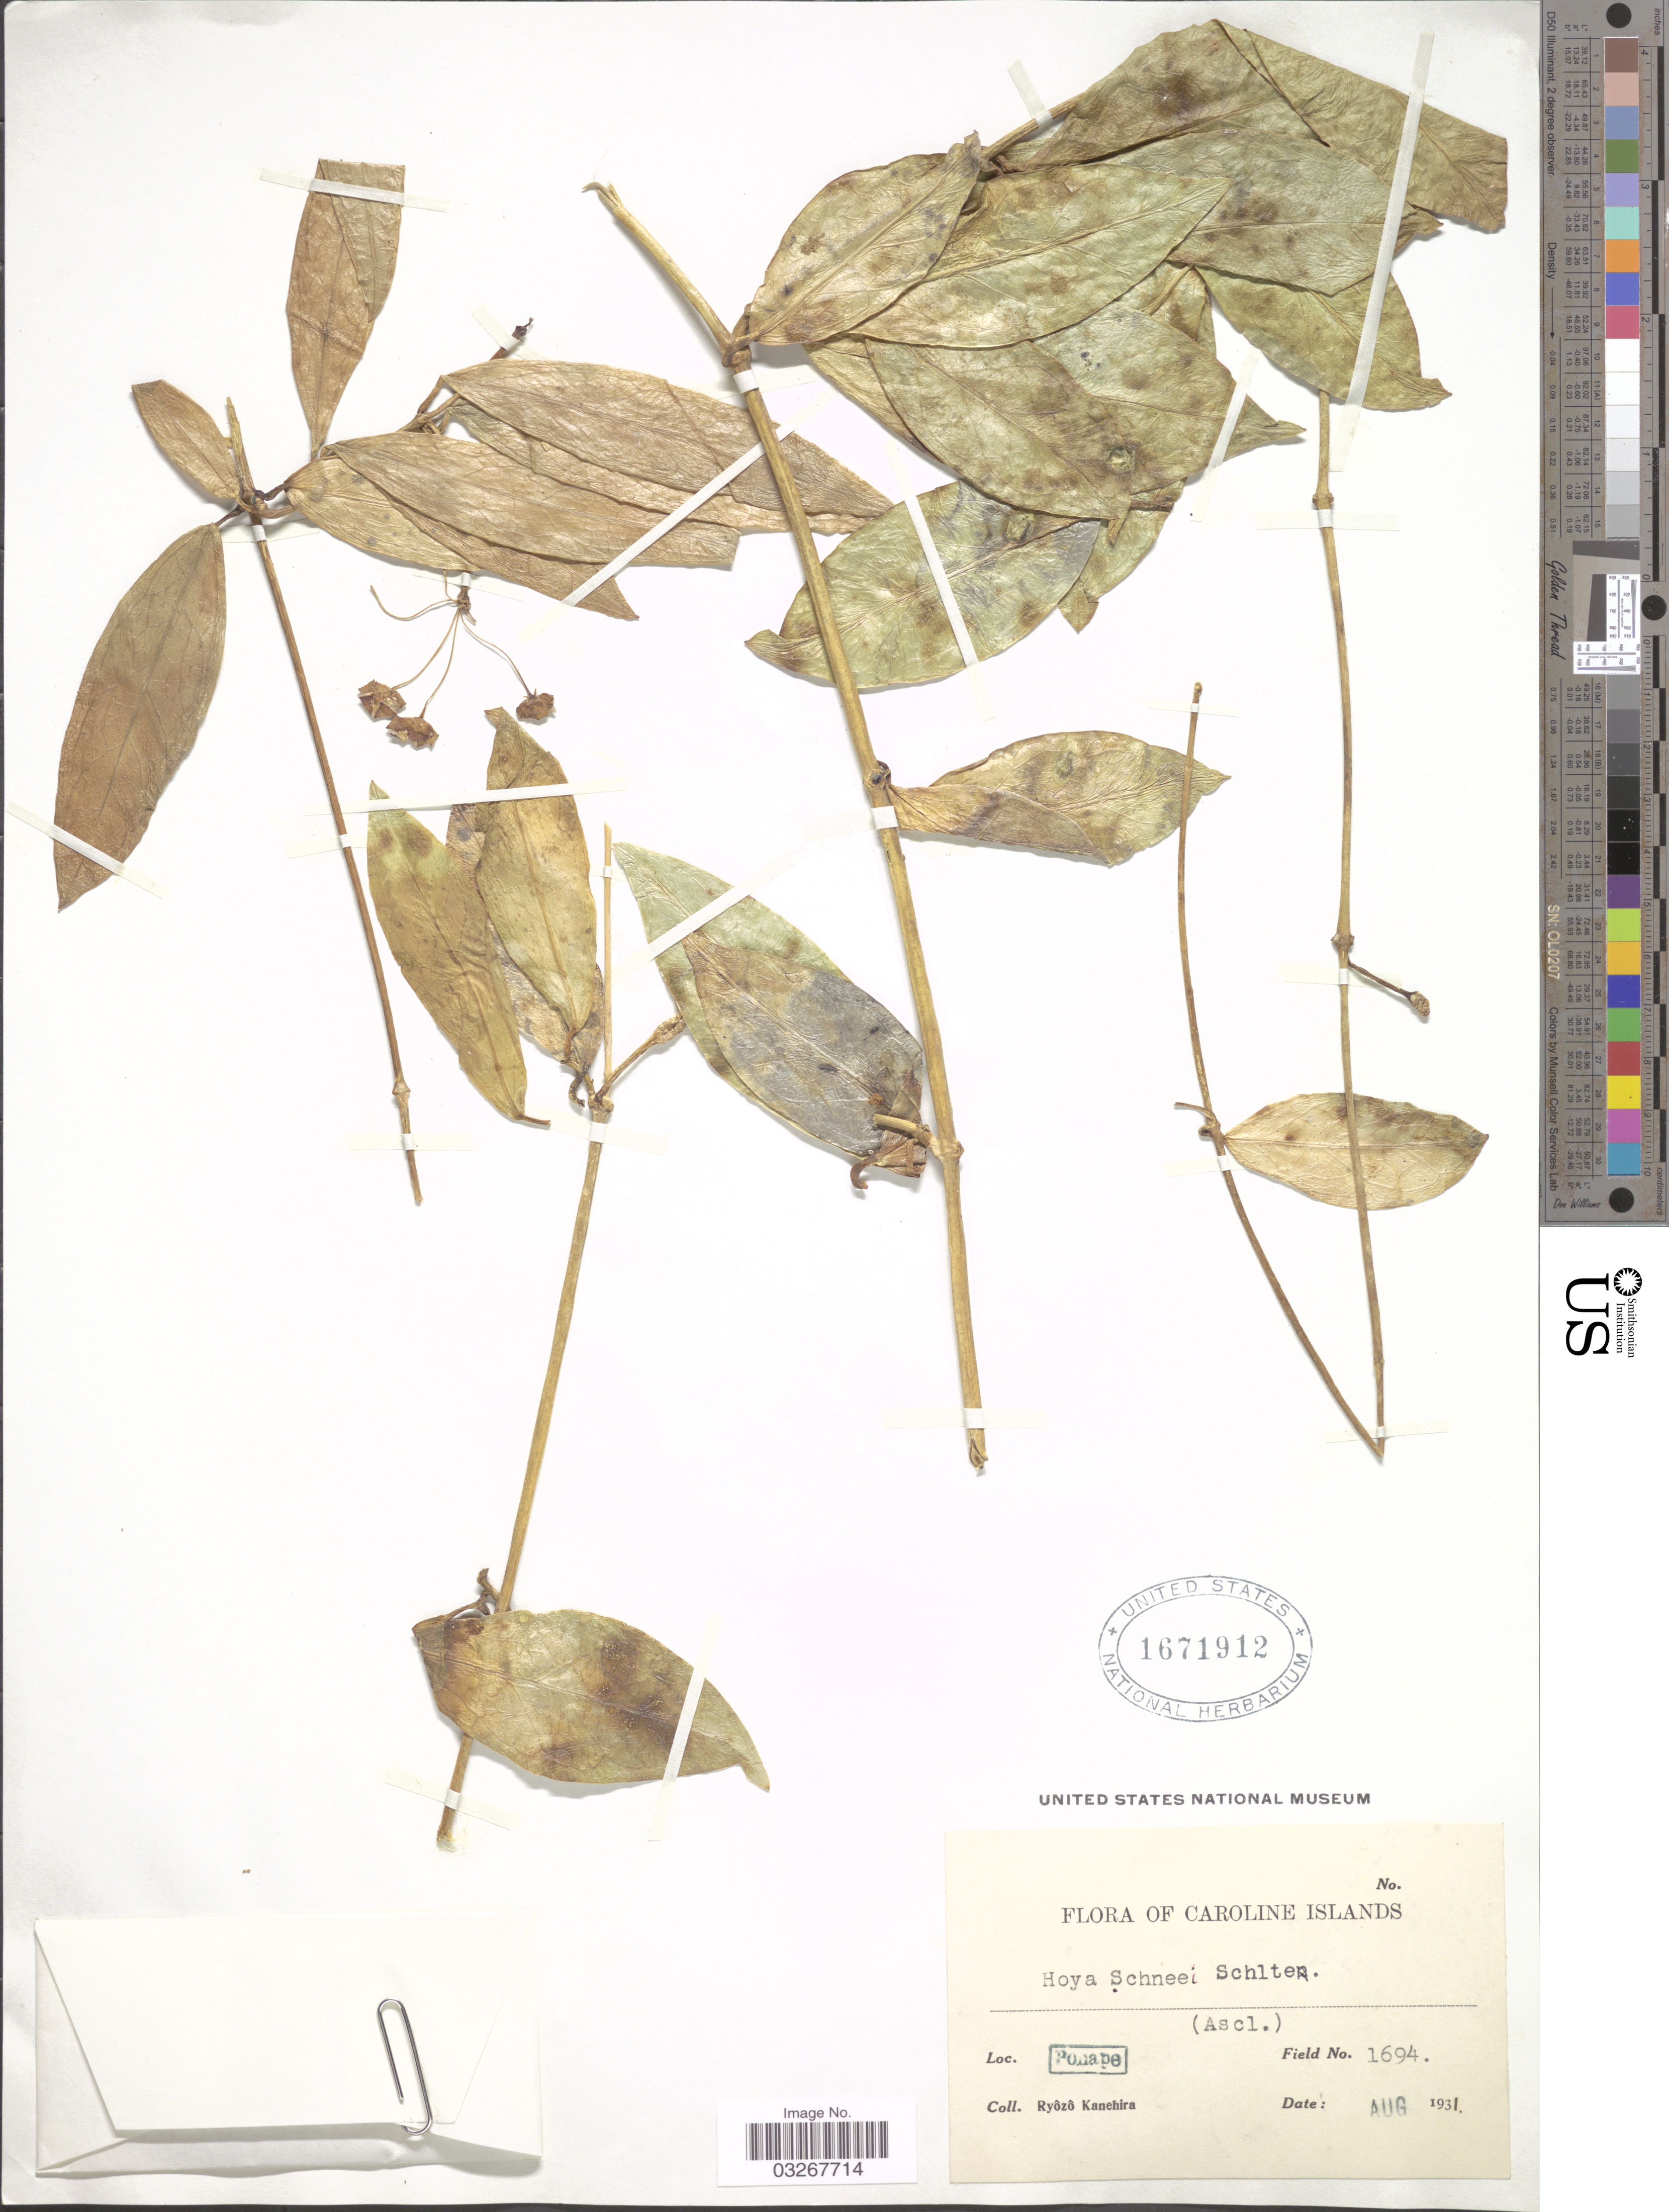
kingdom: Plantae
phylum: Tracheophyta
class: Magnoliopsida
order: Gentianales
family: Apocynaceae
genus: Hoya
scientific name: Hoya schneei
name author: Schltr.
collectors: R. Kanehira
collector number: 1694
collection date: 1931-08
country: Micronesia, Federated States of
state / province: Pohnpei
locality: Caroline Islands. Ponape.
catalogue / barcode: US 1671912